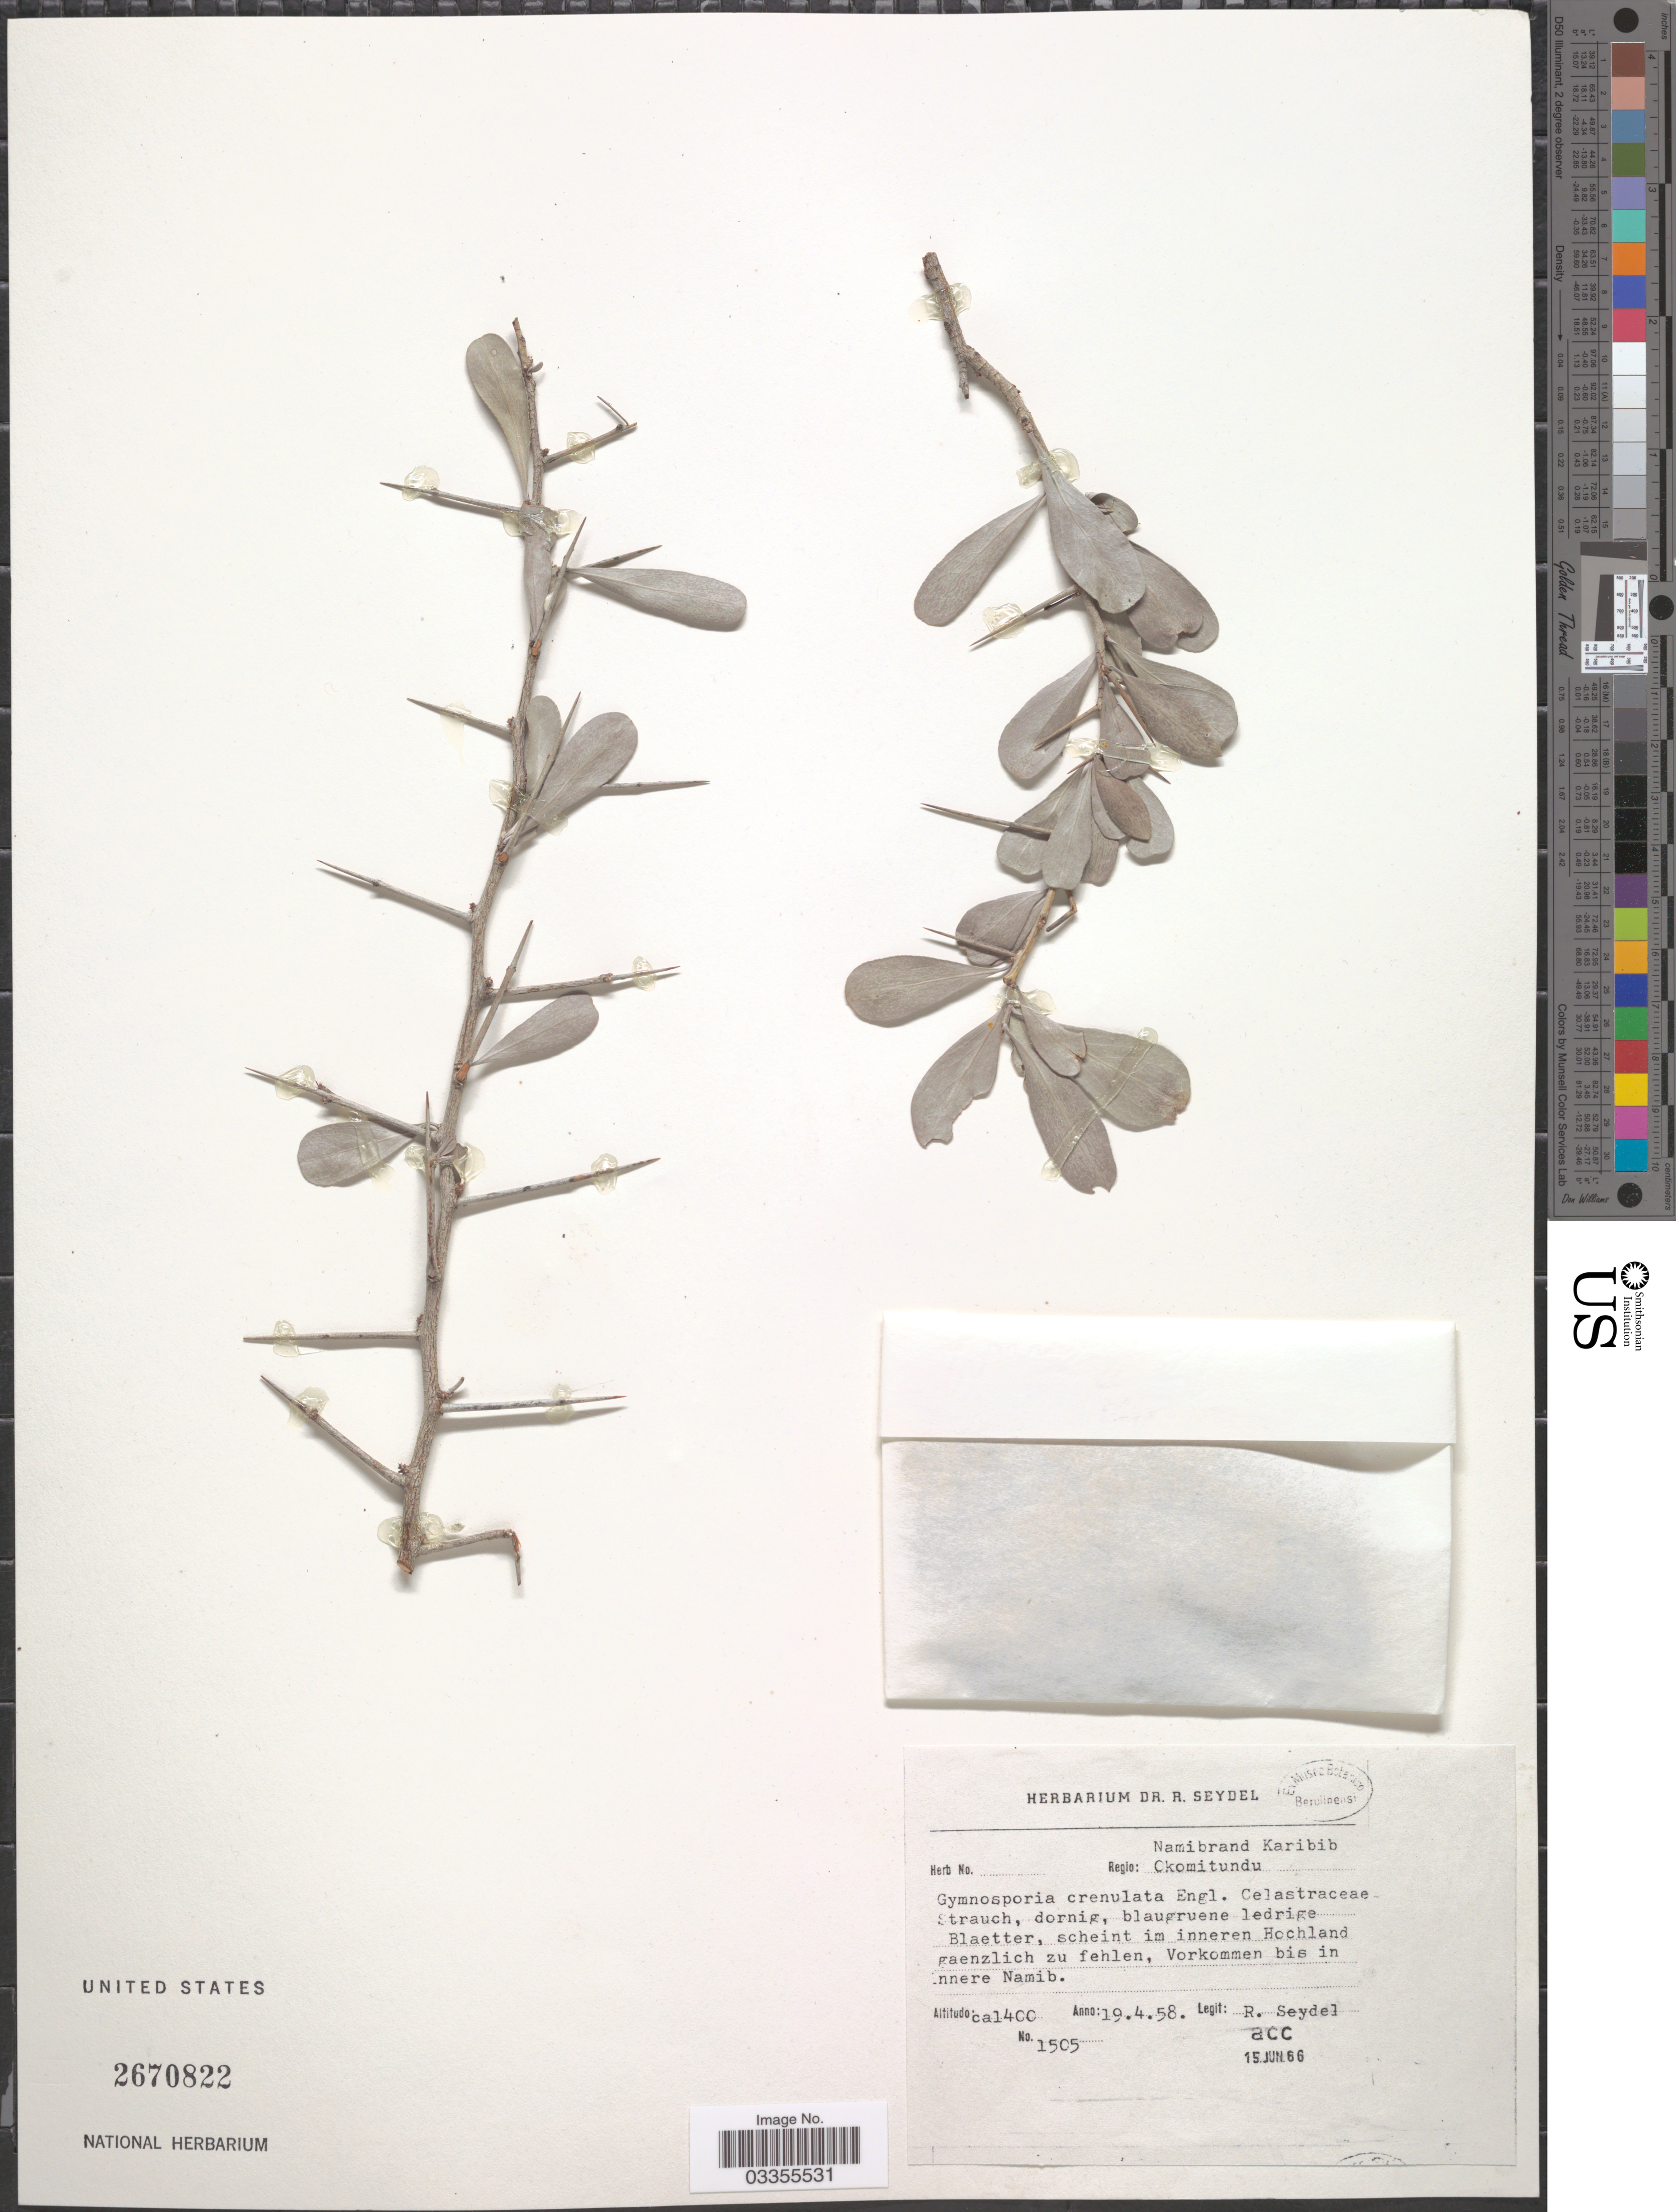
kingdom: Plantae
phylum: Tracheophyta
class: Magnoliopsida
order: Celastrales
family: Celastraceae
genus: Gymnosporia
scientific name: Gymnosporia crenata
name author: (G. Forst.) Seem.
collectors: R. Seydel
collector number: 1505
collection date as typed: Transcribed d/m/y: 19/4/58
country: Namibia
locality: Regio: Namibrand Karibib Okomitundu. Vorkommen bis in innere Namib.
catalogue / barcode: US 2670822